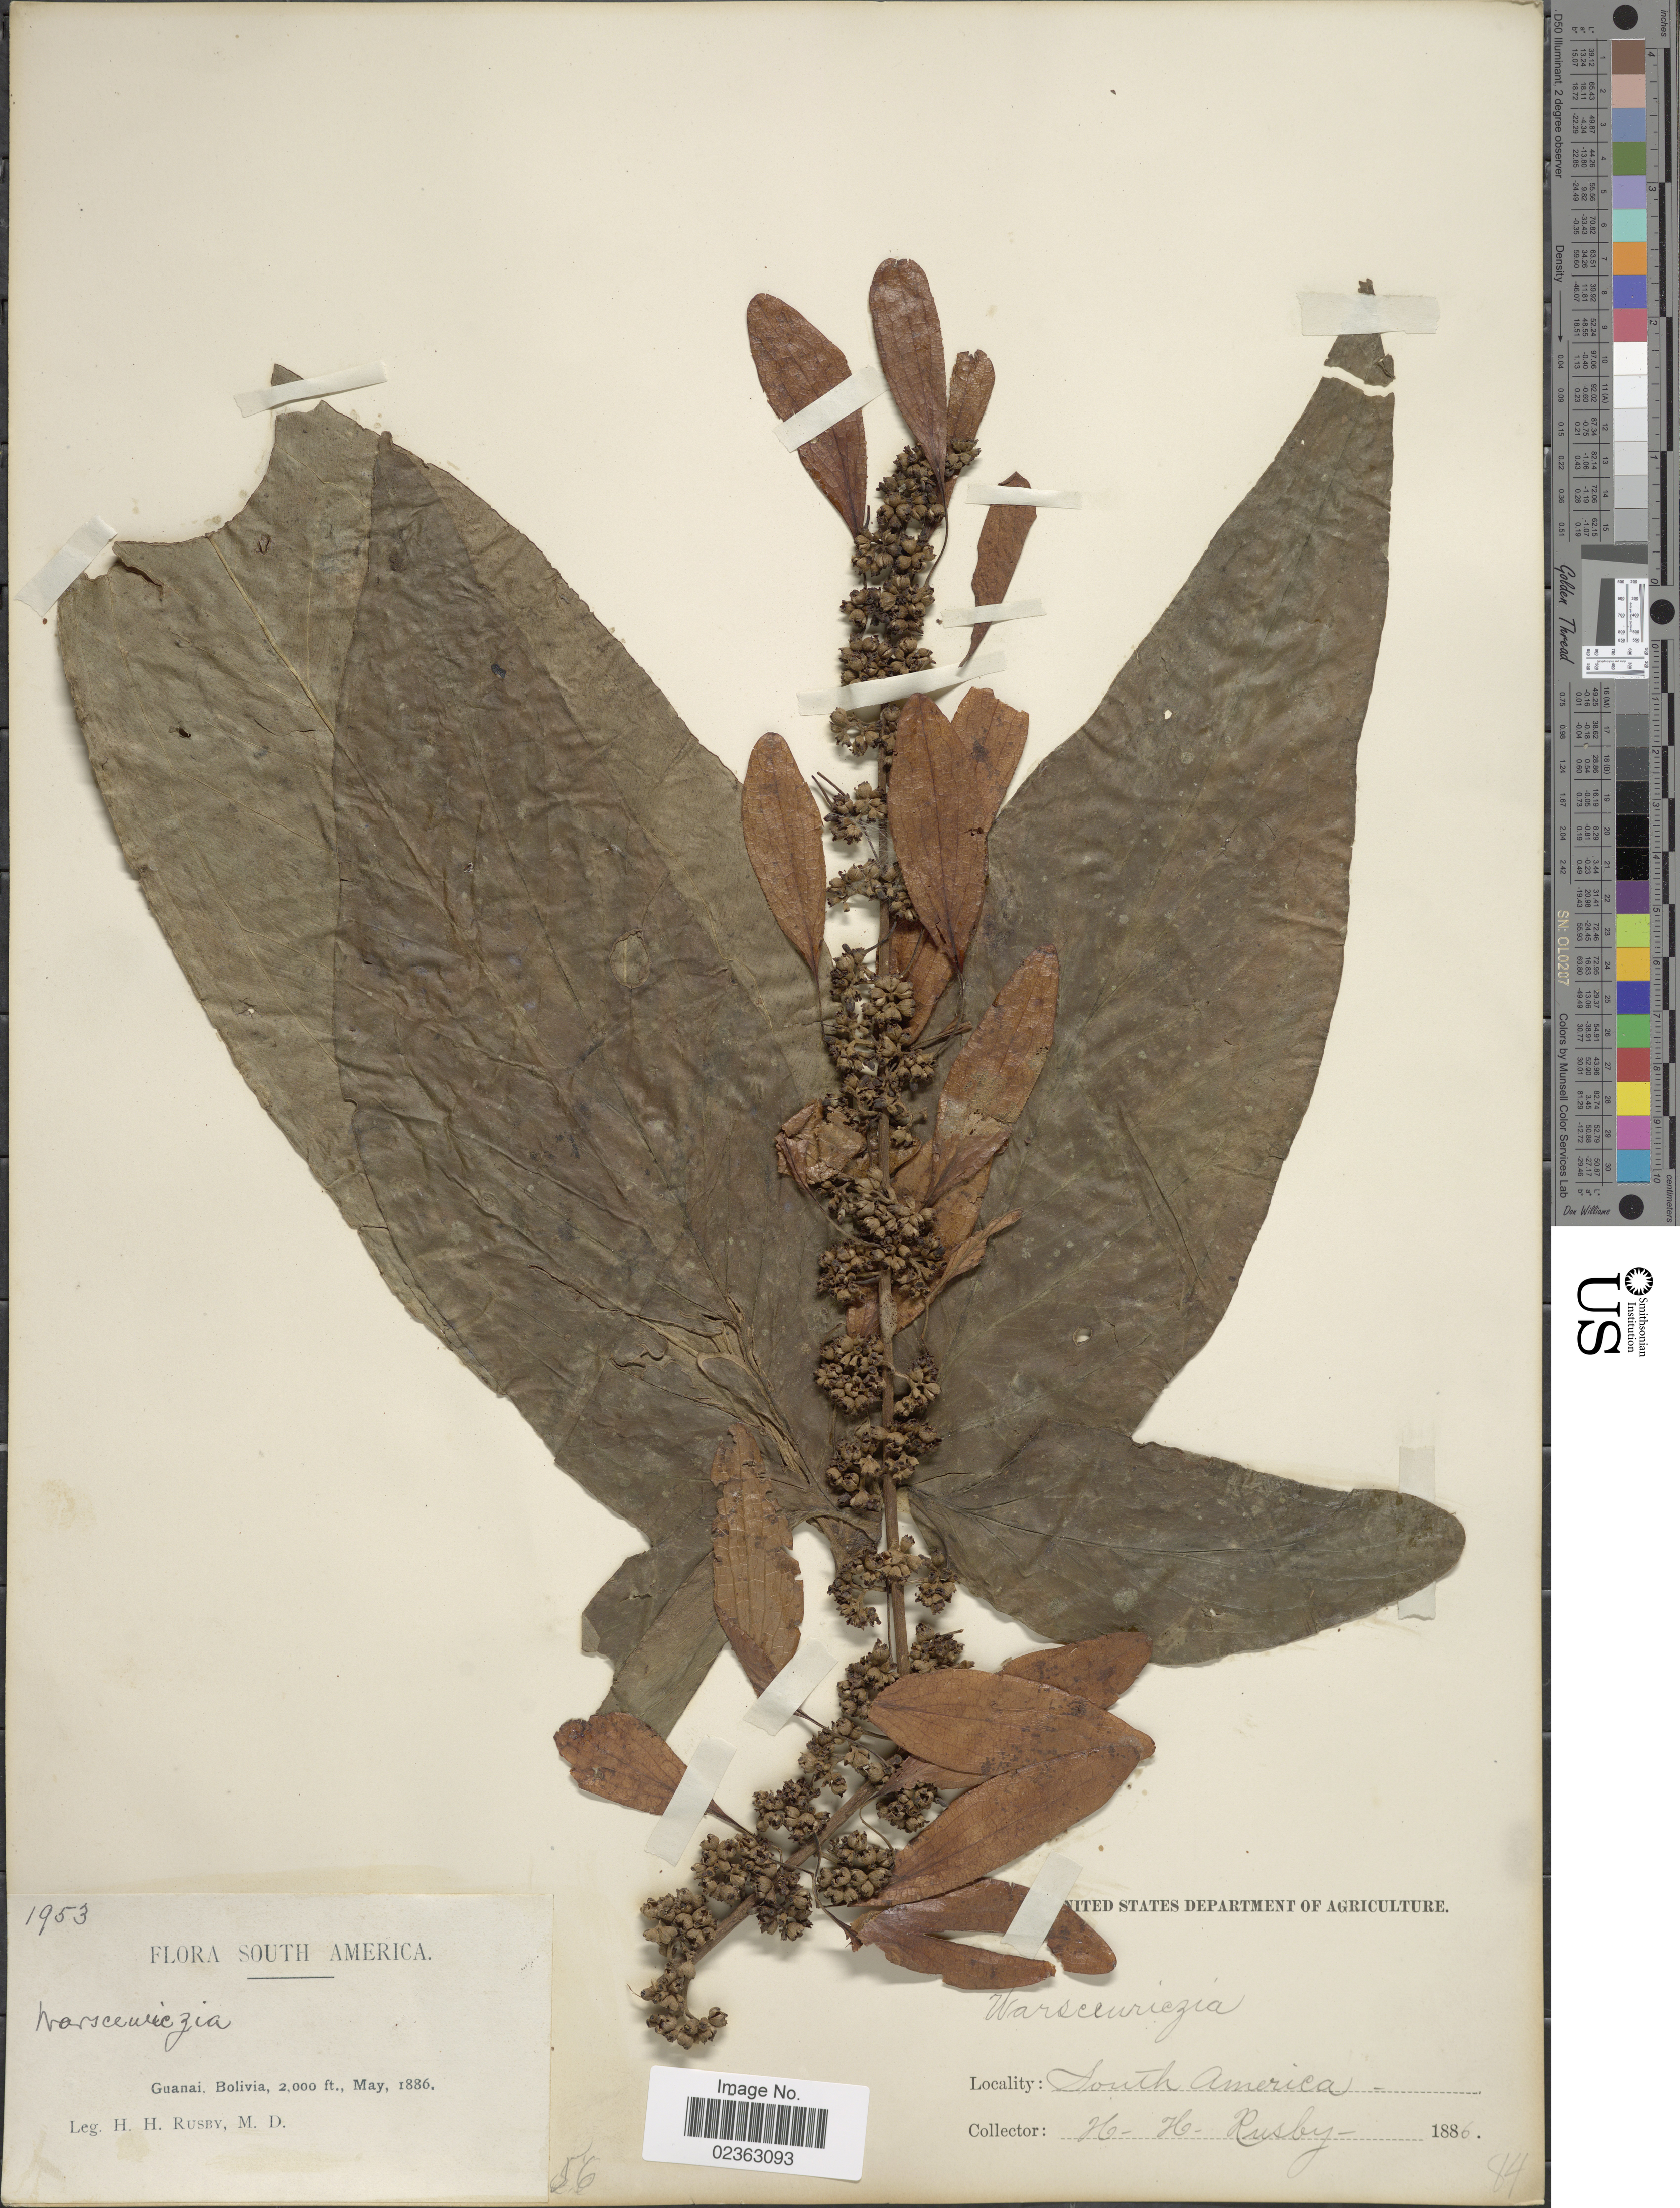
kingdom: Plantae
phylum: Tracheophyta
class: Magnoliopsida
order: Gentianales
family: Rubiaceae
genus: Warszewiczia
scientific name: Warszewiczia coccinea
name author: (Vahl) Klotzsch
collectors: H. H. Rusby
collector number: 1953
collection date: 1886-05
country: Bolivia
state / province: La Páz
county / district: Larecaja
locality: Guanay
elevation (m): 610